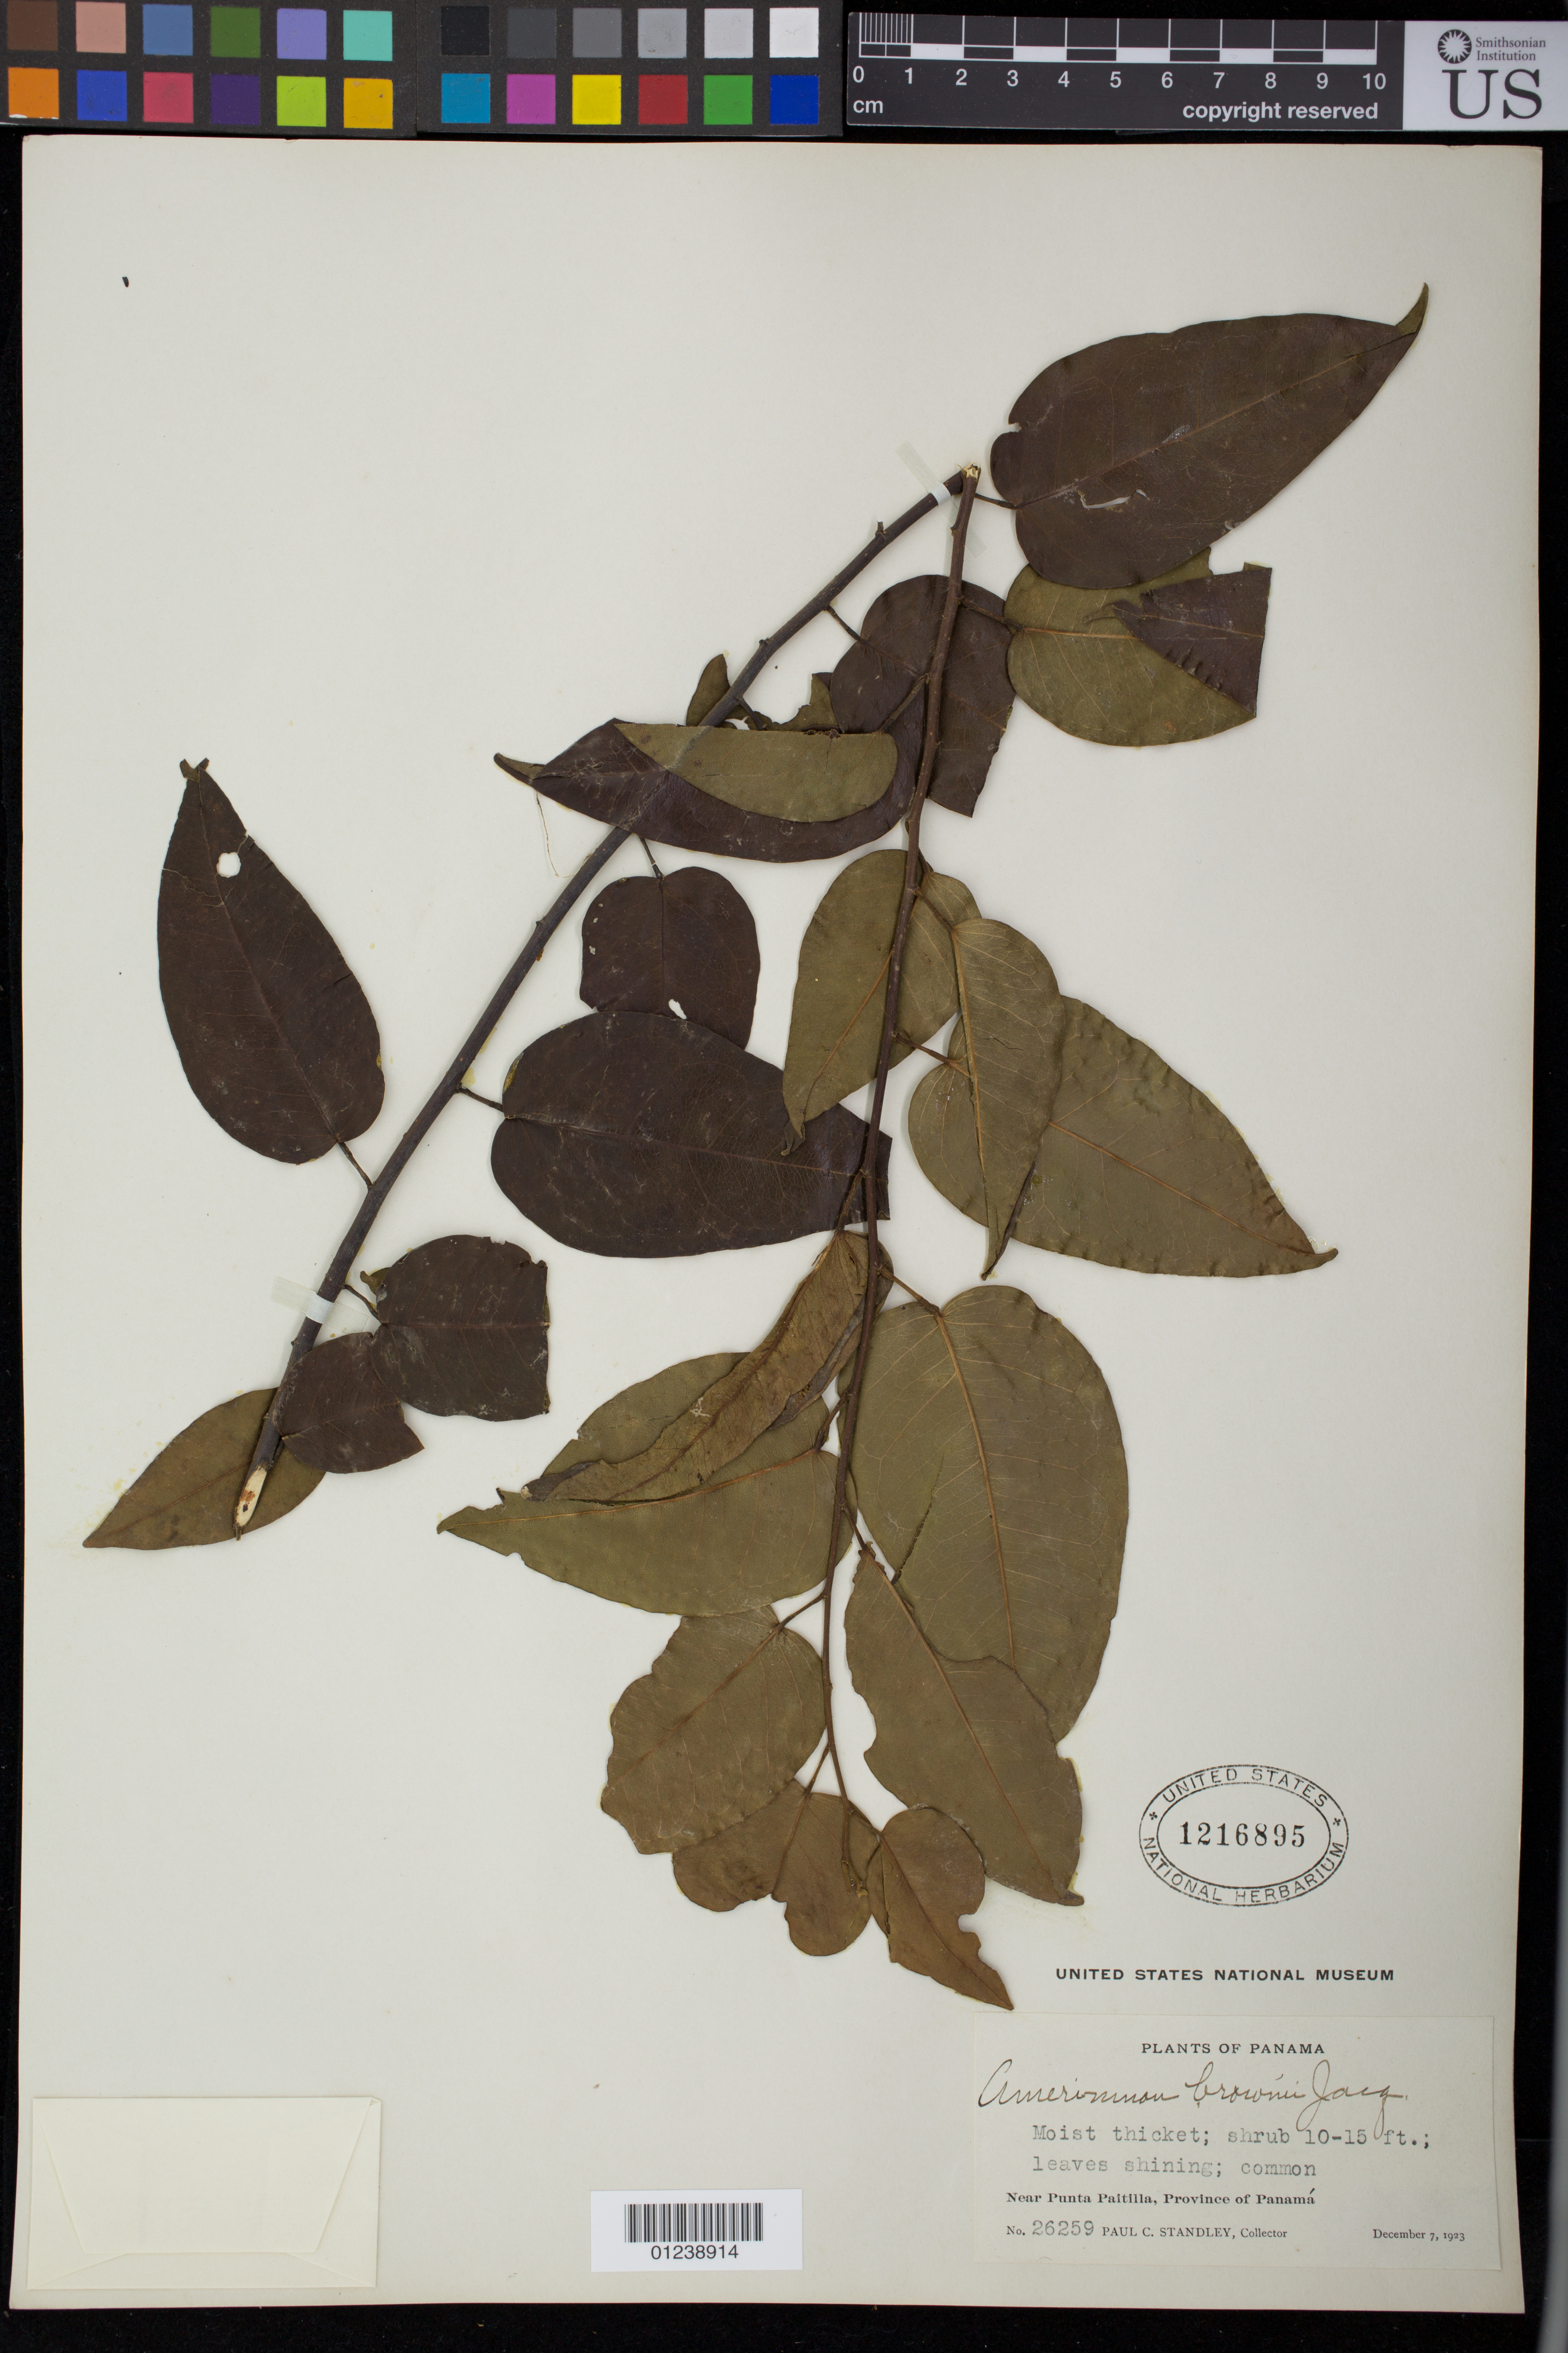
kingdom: Plantae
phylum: Tracheophyta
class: Magnoliopsida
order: Fabales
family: Fabaceae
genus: Dalbergia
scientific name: Dalbergia brownei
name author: (Jacq.) Schinz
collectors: P. C. Standley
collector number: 26259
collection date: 1923-12-07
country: Panama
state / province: Panamá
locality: Near Punta Paitilla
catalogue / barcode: US 1216895